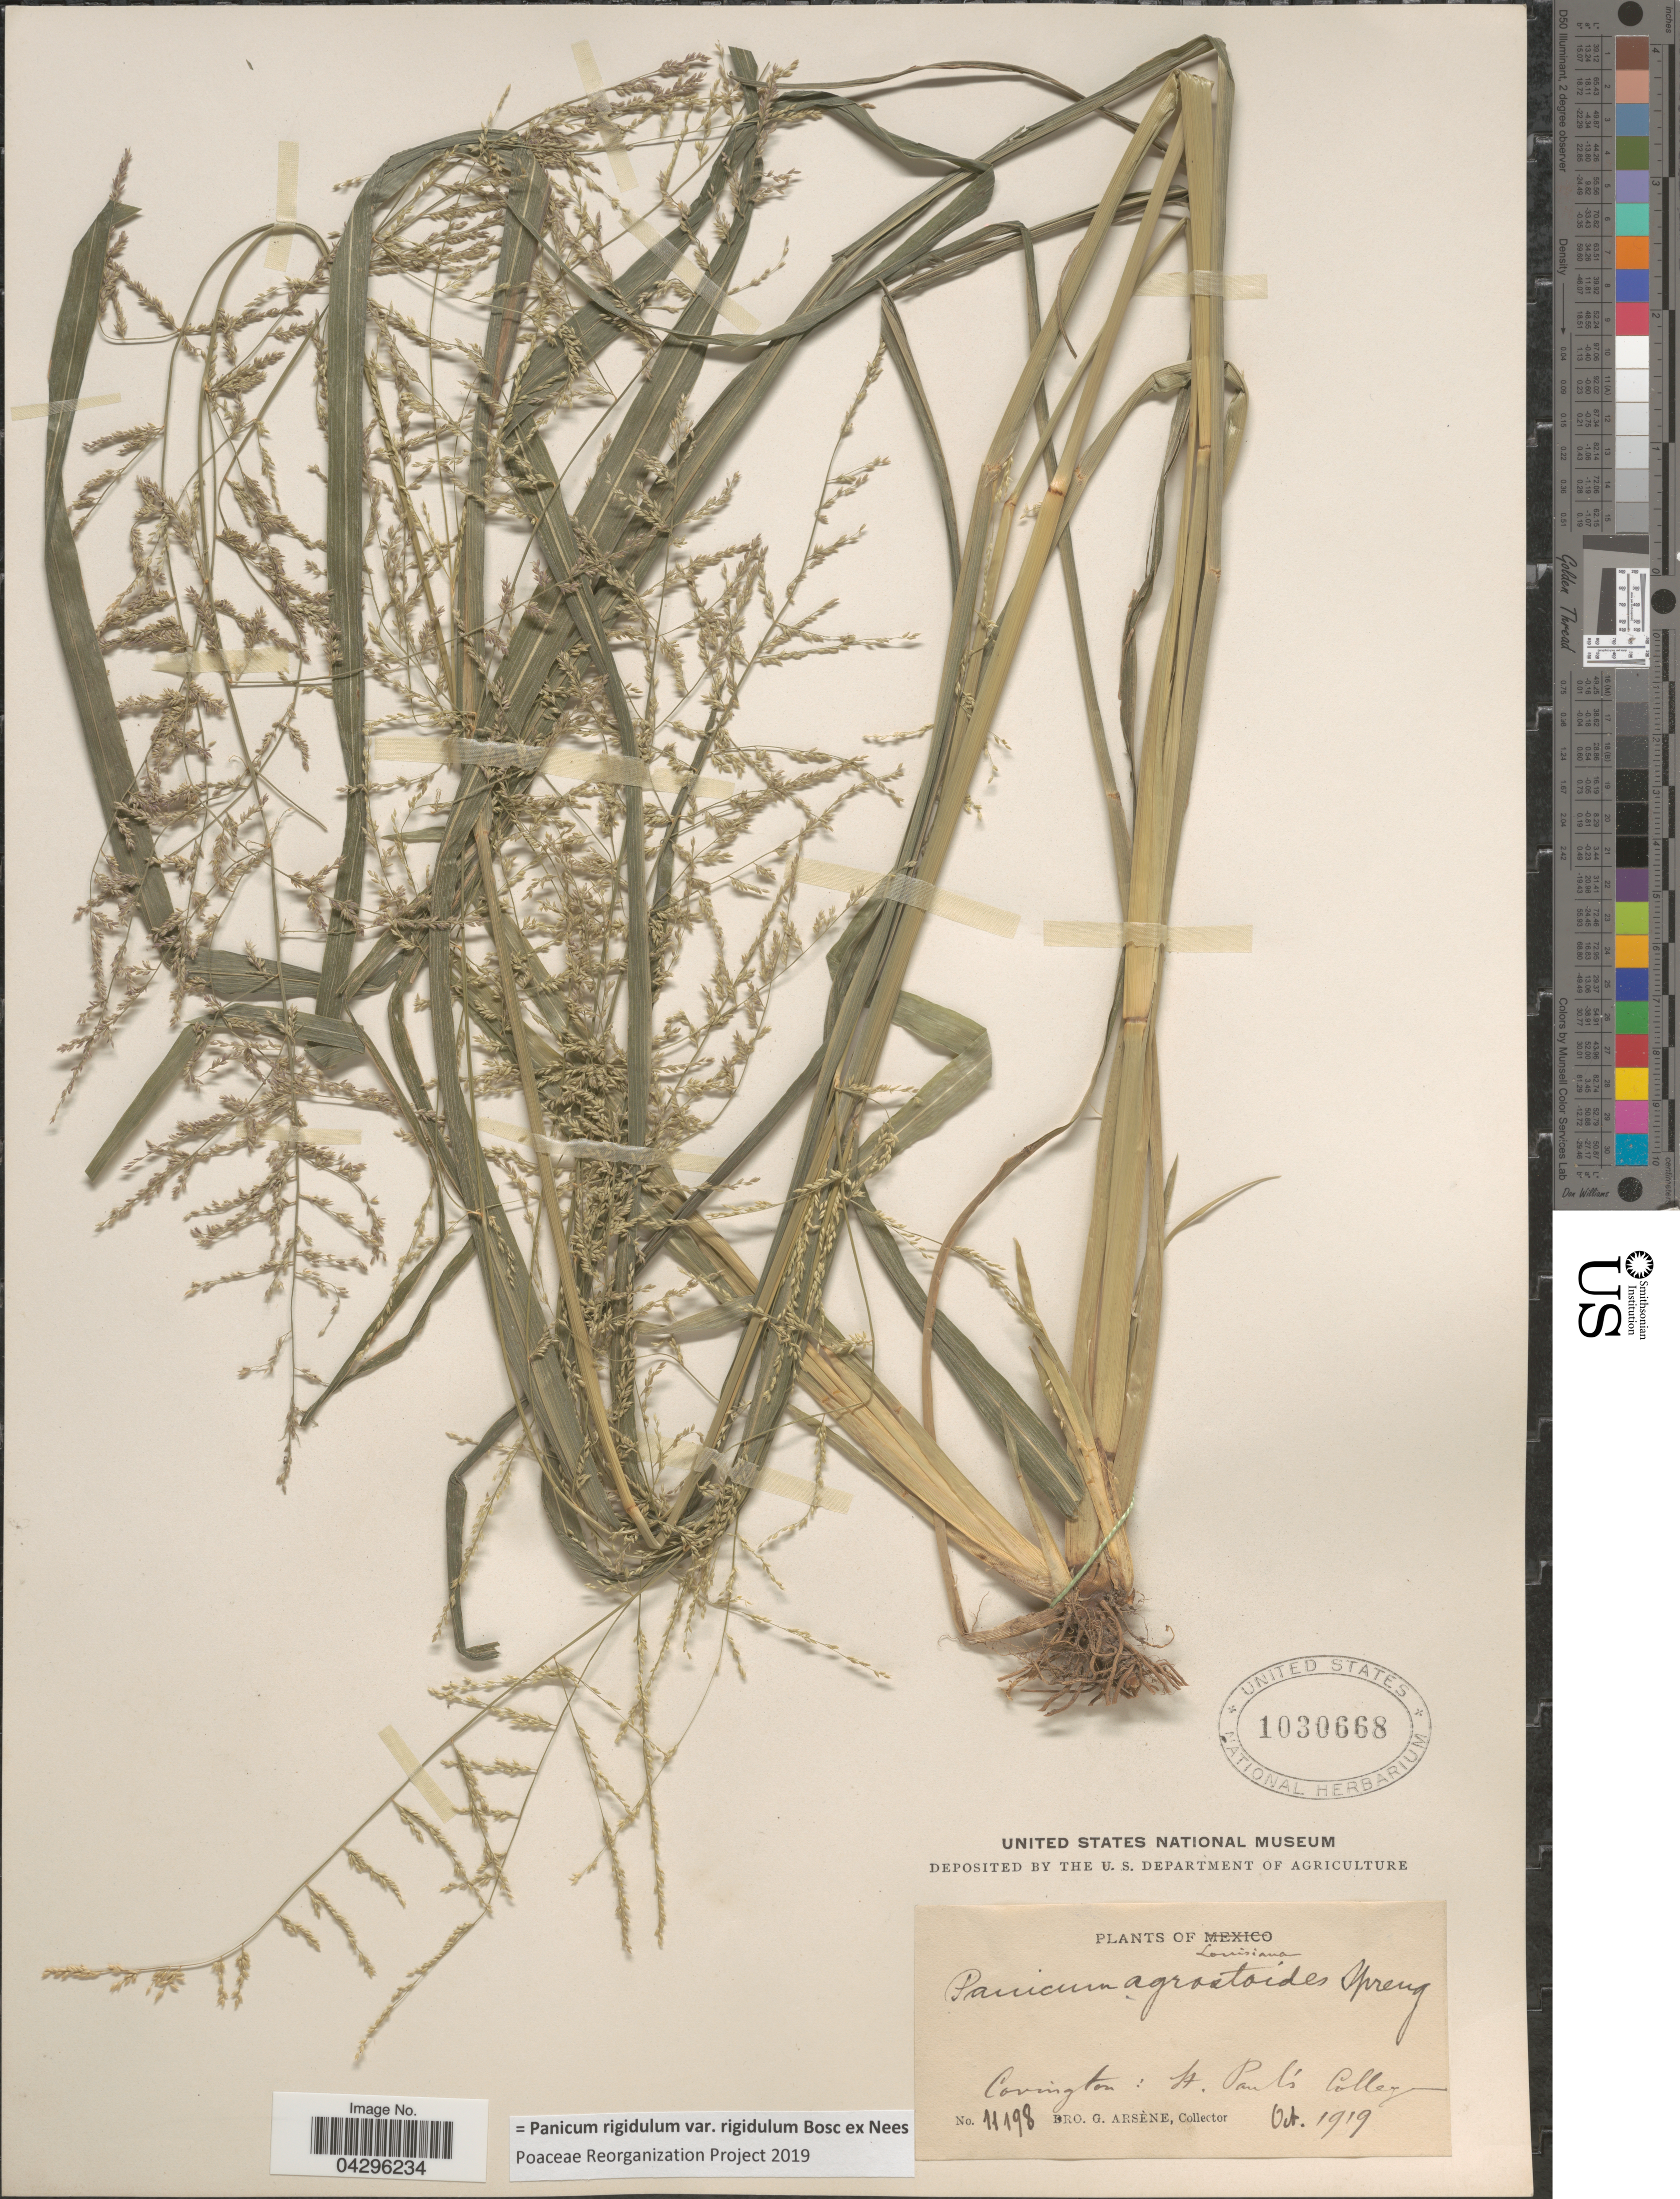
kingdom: Plantae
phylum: Tracheophyta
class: Liliopsida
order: Poales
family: Poaceae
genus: Panicum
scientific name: Panicum rigidulum var. rigidulum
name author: Bosc ex Nees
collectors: Bro. G. Arsène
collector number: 11198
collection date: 1919-10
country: United States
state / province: Louisiana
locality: Covinton: St. Pail's College.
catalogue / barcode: US 1030668